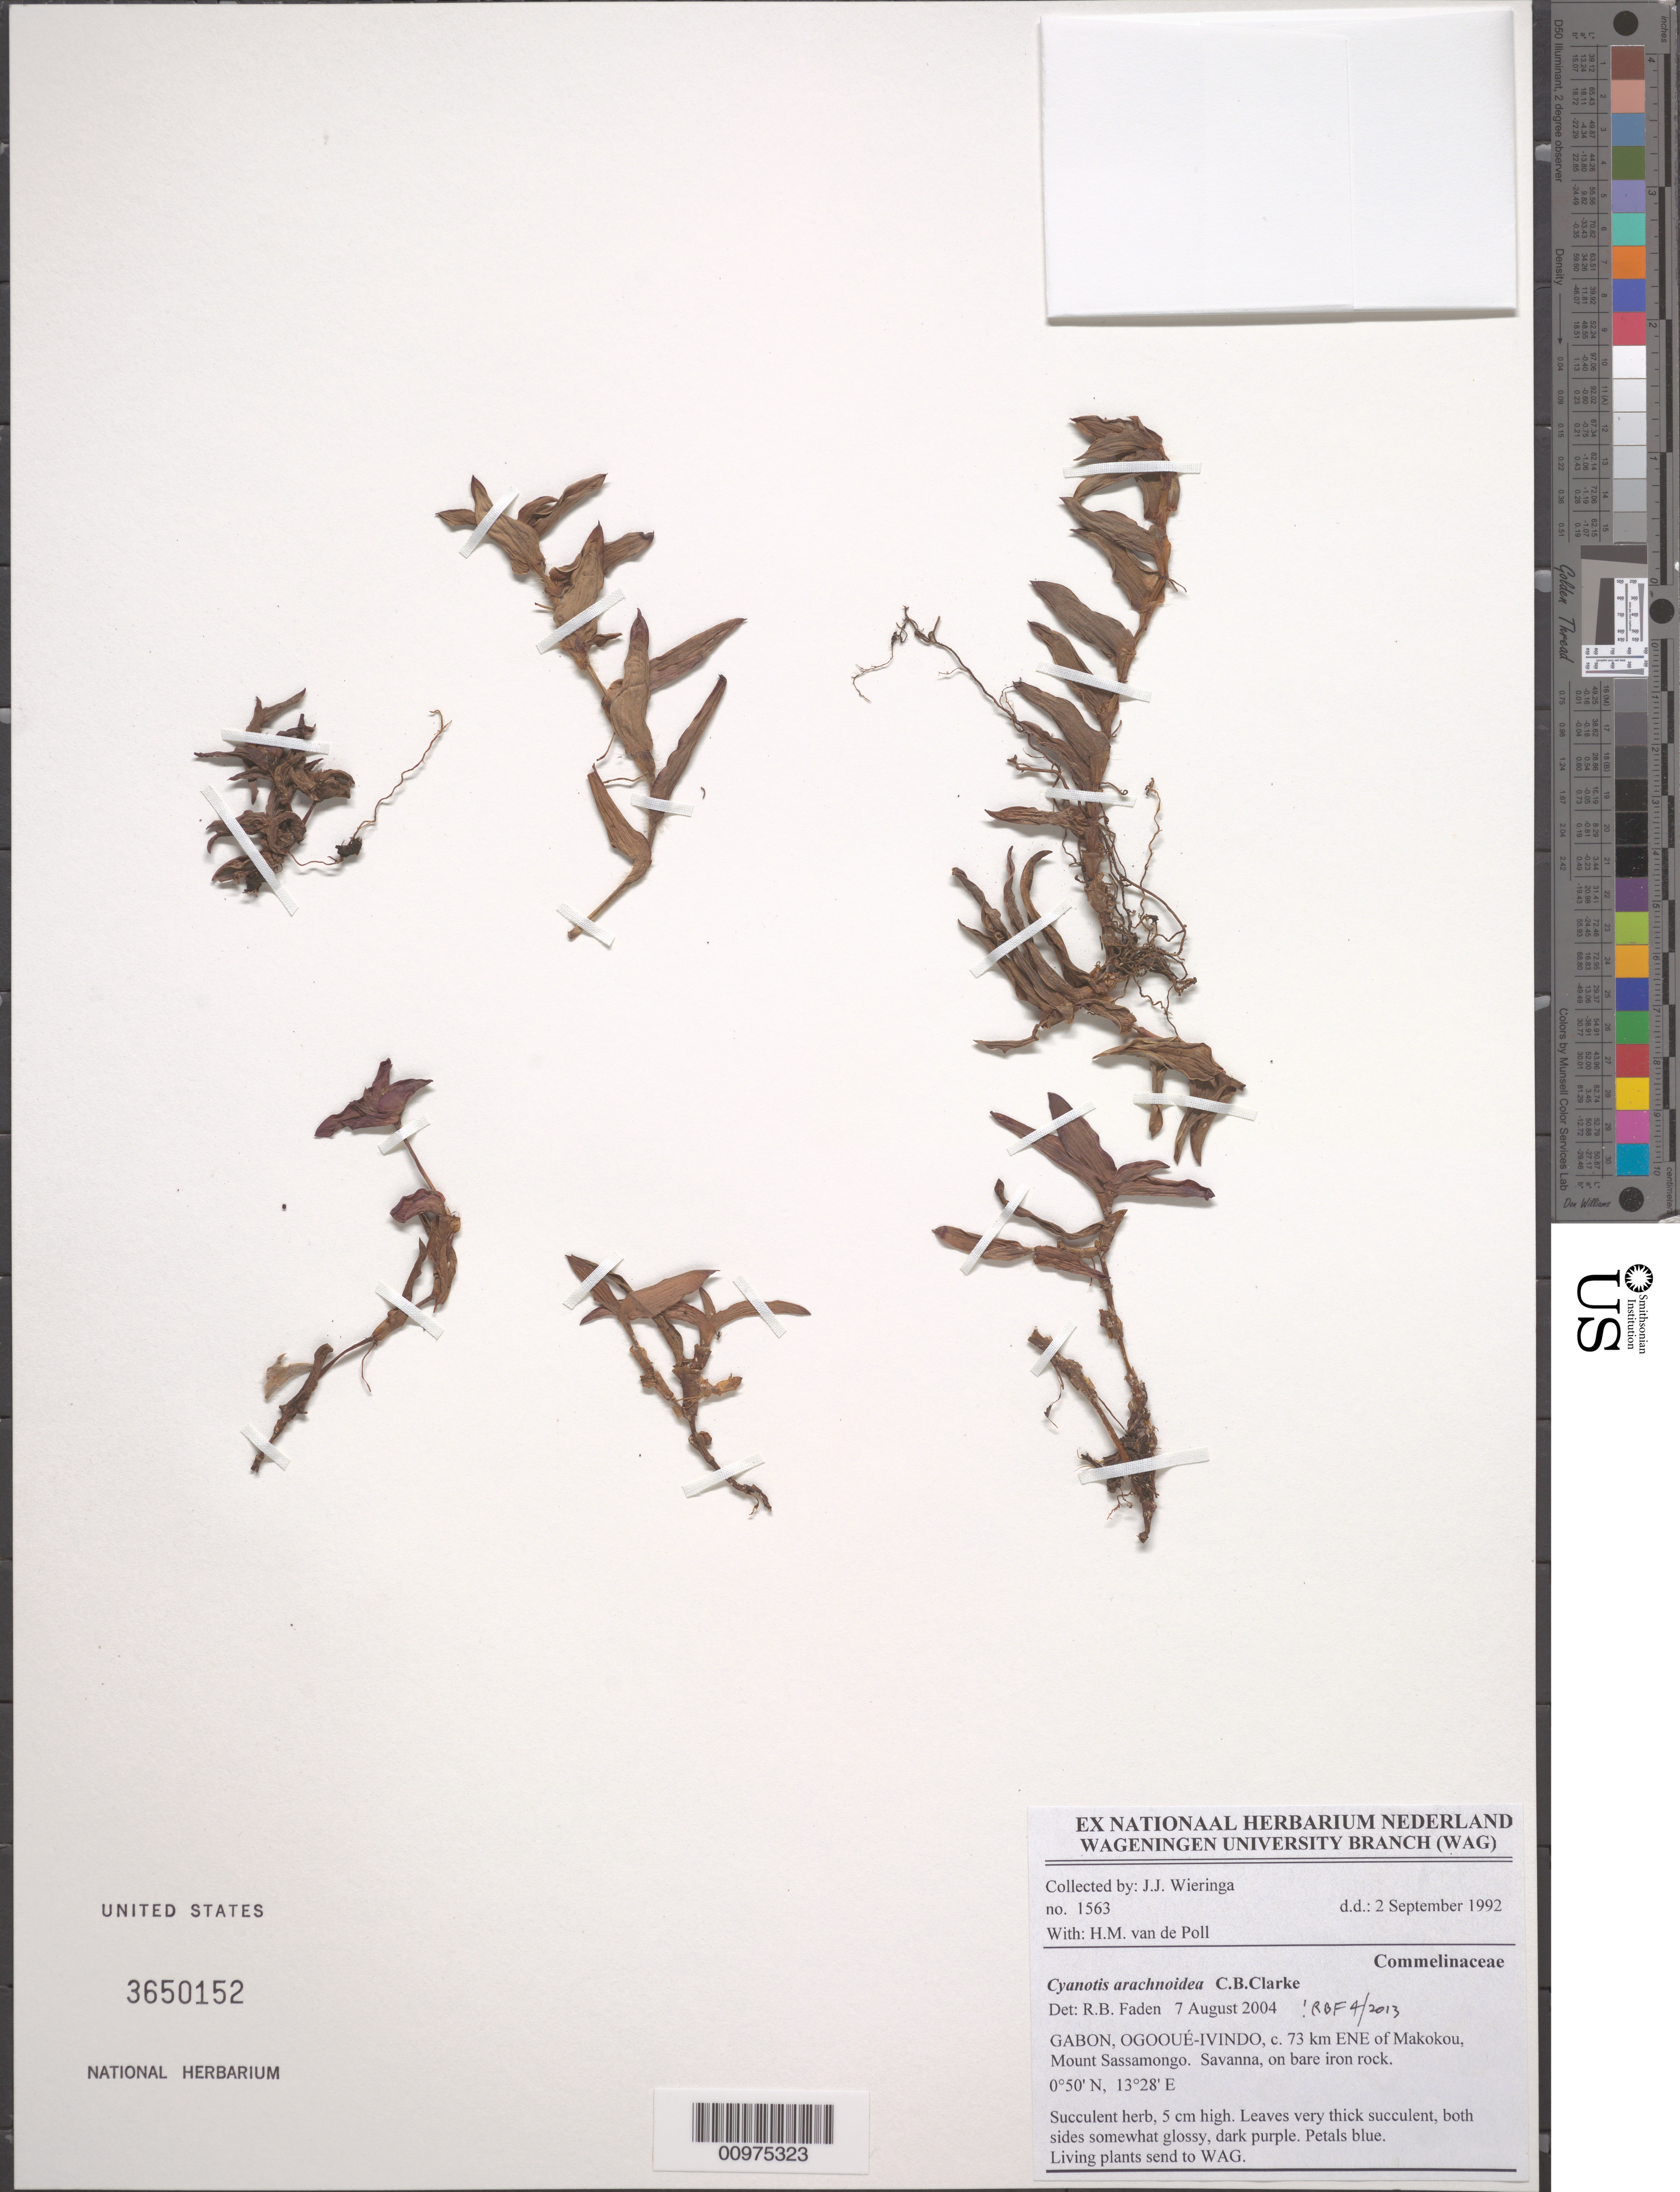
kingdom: Plantae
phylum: Tracheophyta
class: Liliopsida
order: Commelinales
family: Commelinaceae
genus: Cyanotis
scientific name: Cyanotis arachnoidea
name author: C.B. Clarke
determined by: Faden, Robert B., (US), Smithsonian Institution - National Museum of Natural History (UNITED STATES)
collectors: J. J. Wieringa & H. van de Poll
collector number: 1563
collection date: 1992-09-02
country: Gabon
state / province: Ogooué-Ivindo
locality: c. 73 km ENE of Makokou, Mount Sassamongo.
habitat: Savanna, on bare iron rock.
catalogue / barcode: US 3650152